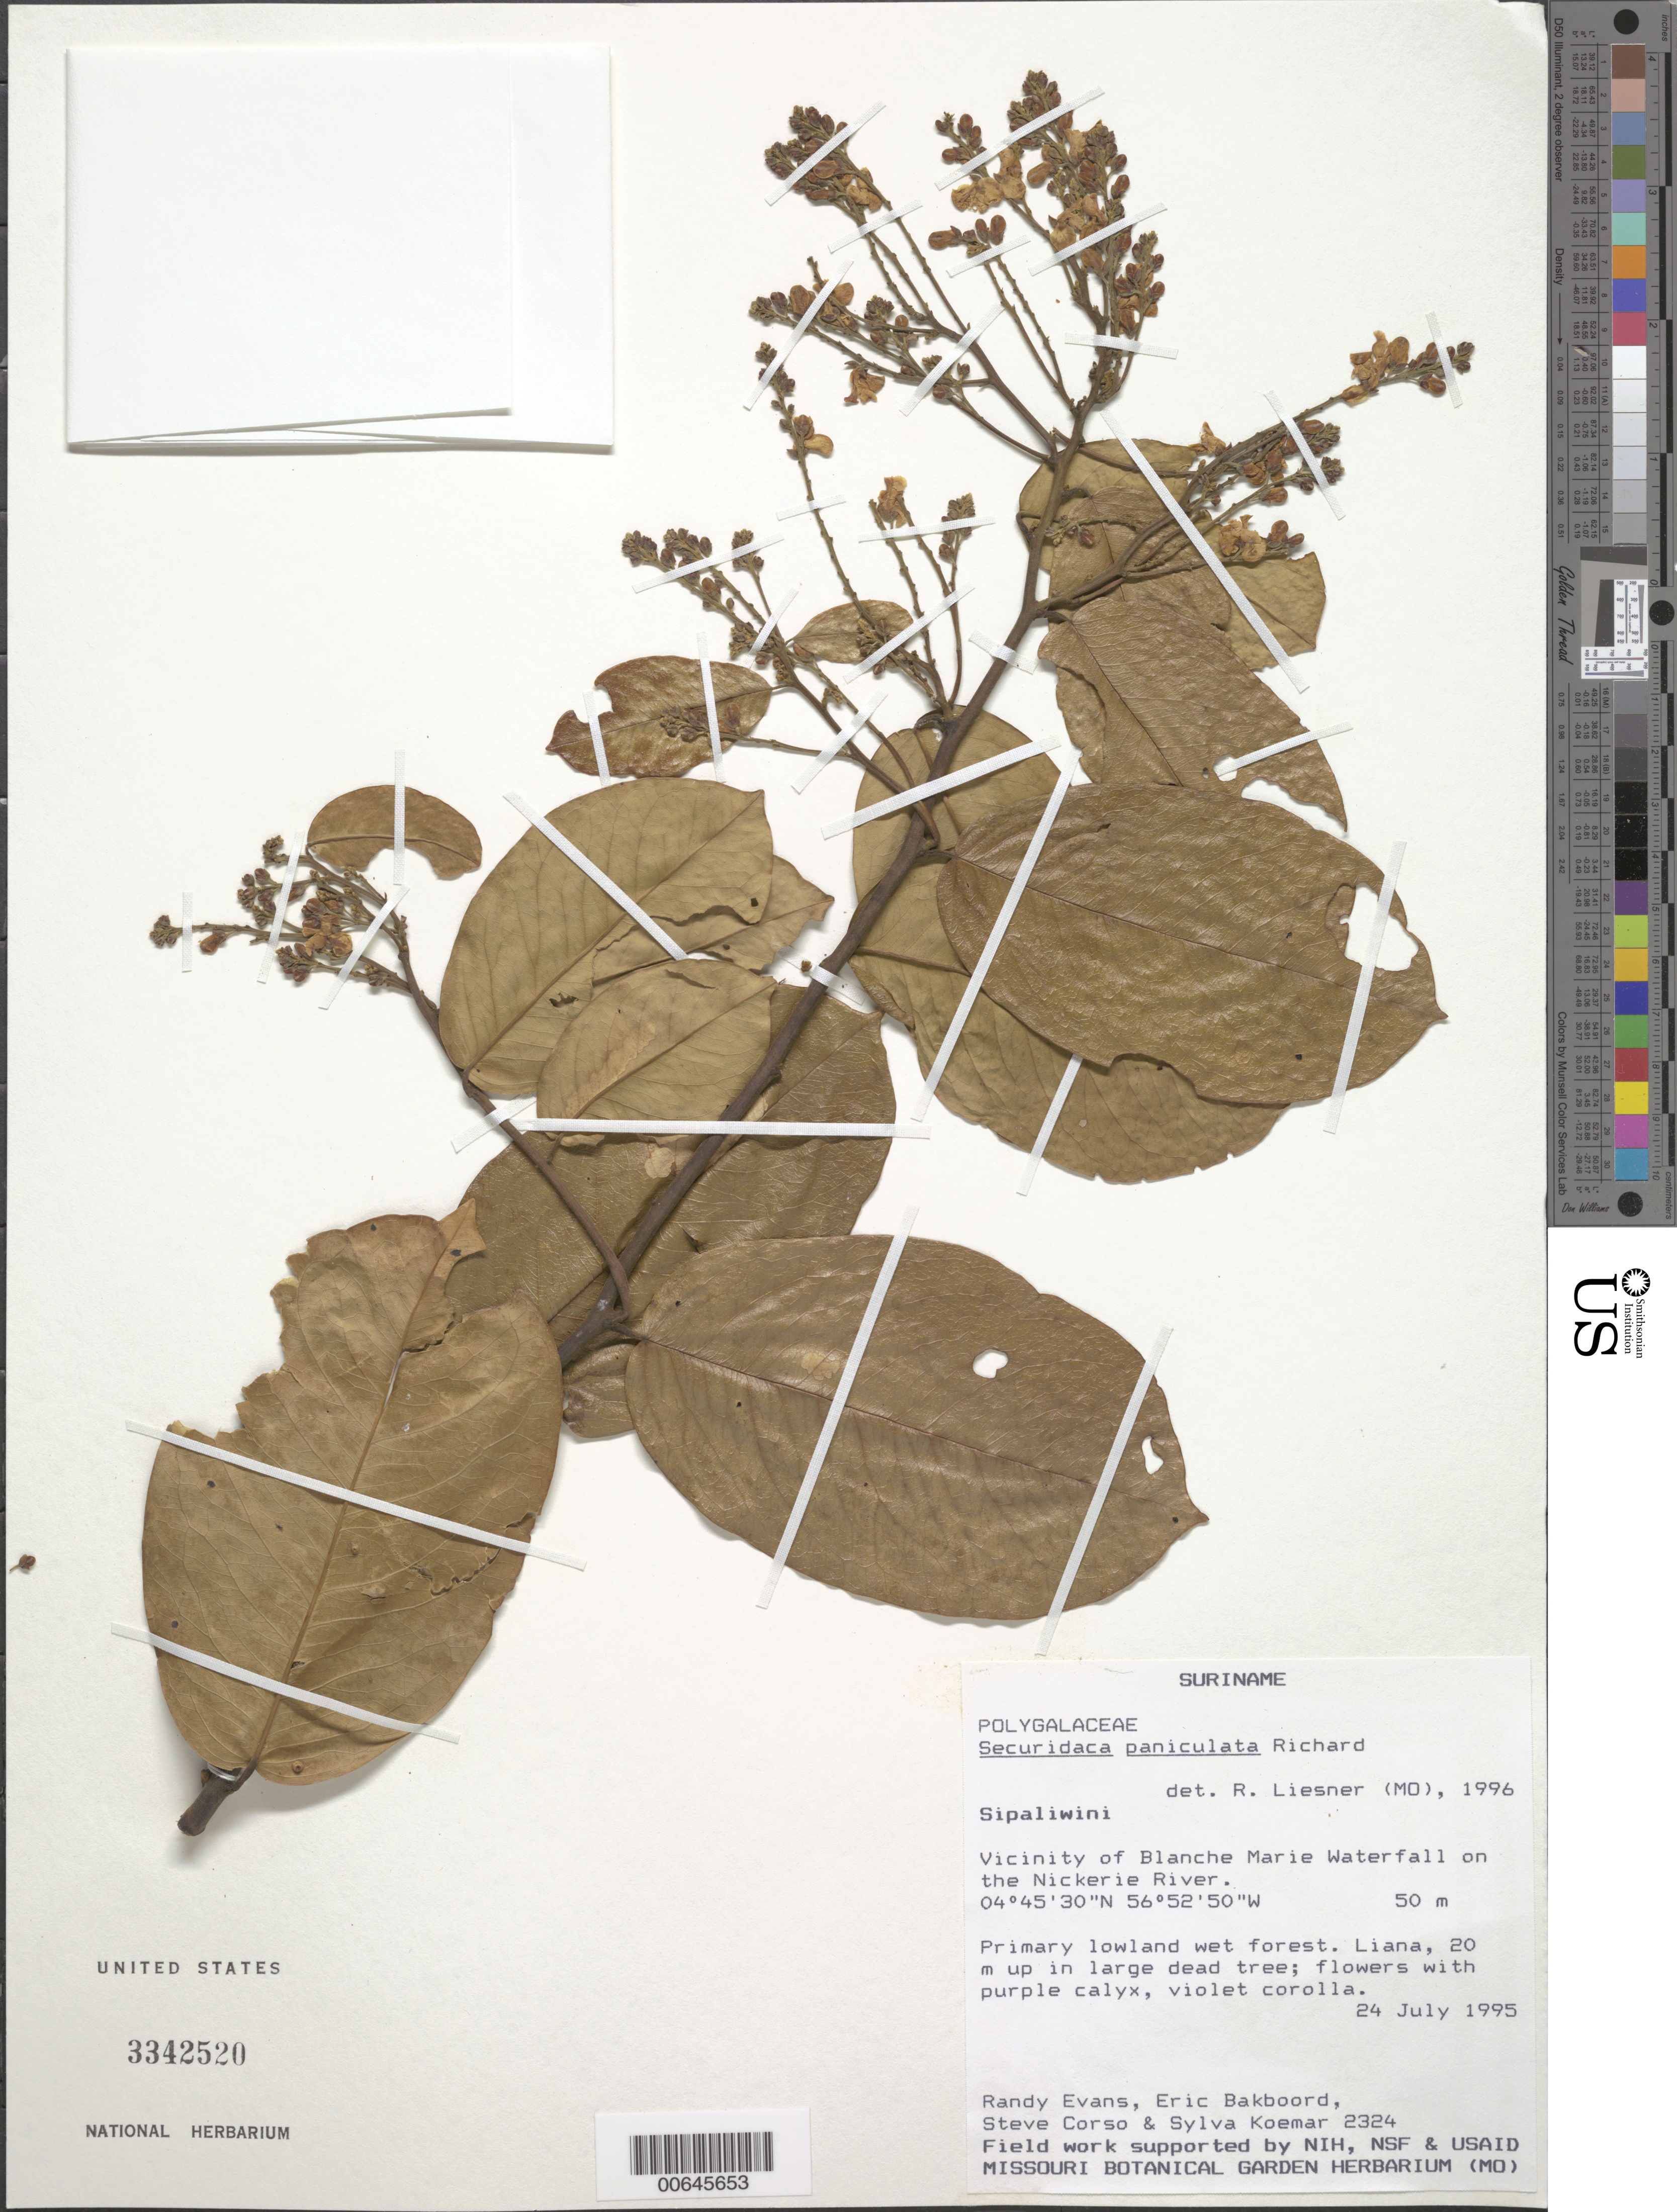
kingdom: Plantae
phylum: Tracheophyta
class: Magnoliopsida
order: Fabales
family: Polygalaceae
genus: Securidaca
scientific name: Securidaca paniculata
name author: Rich.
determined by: Liesner, R. L.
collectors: R. Evans, E. Bakboord, S. Corso & S. Koemar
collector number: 2324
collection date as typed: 24-Jul-95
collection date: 1995-07-24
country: Suriname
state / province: Sipaliwini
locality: Blanche Marie Waterfall, vic., on Nickerie R.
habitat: Primary lowland wet forest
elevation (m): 50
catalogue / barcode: US 3342520